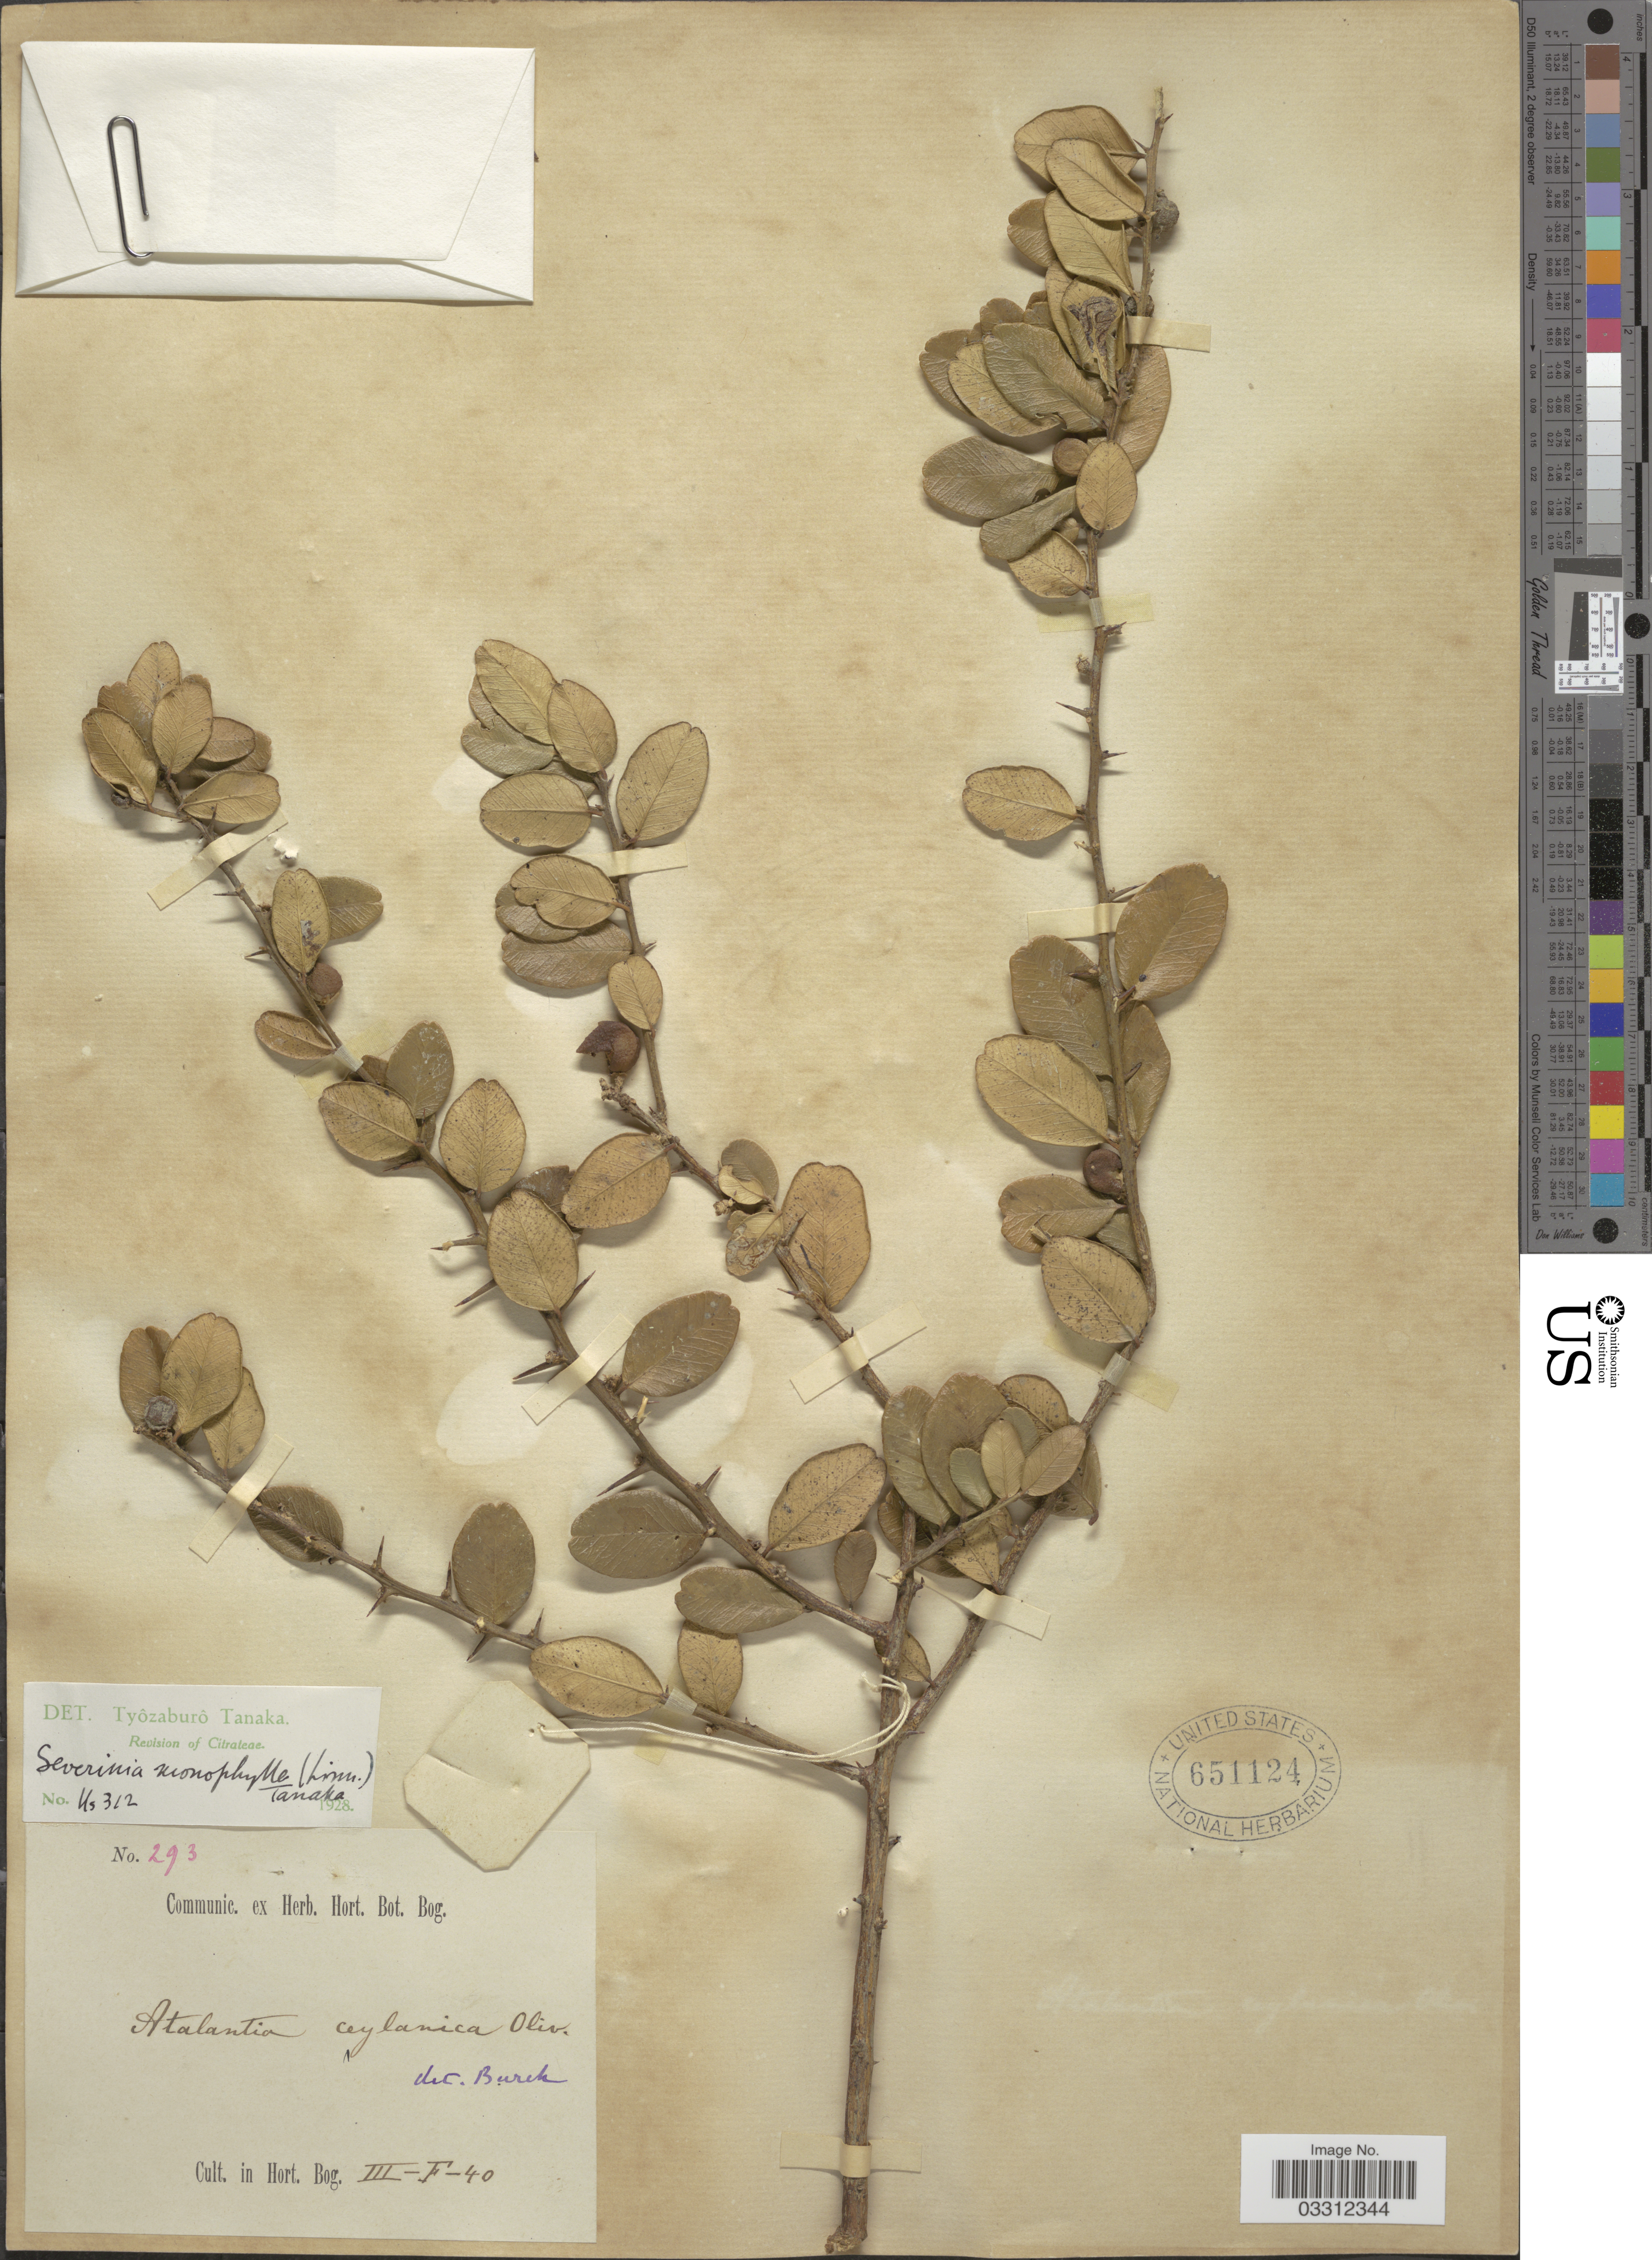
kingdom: Plantae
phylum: Tracheophyta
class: Magnoliopsida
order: Sapindales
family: Rutaceae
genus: Atalantia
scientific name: Atalantia buxifolia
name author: (Poir.) Oliv.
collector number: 293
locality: Cult. in Hort. Bog. III-F-40.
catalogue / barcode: US 651124